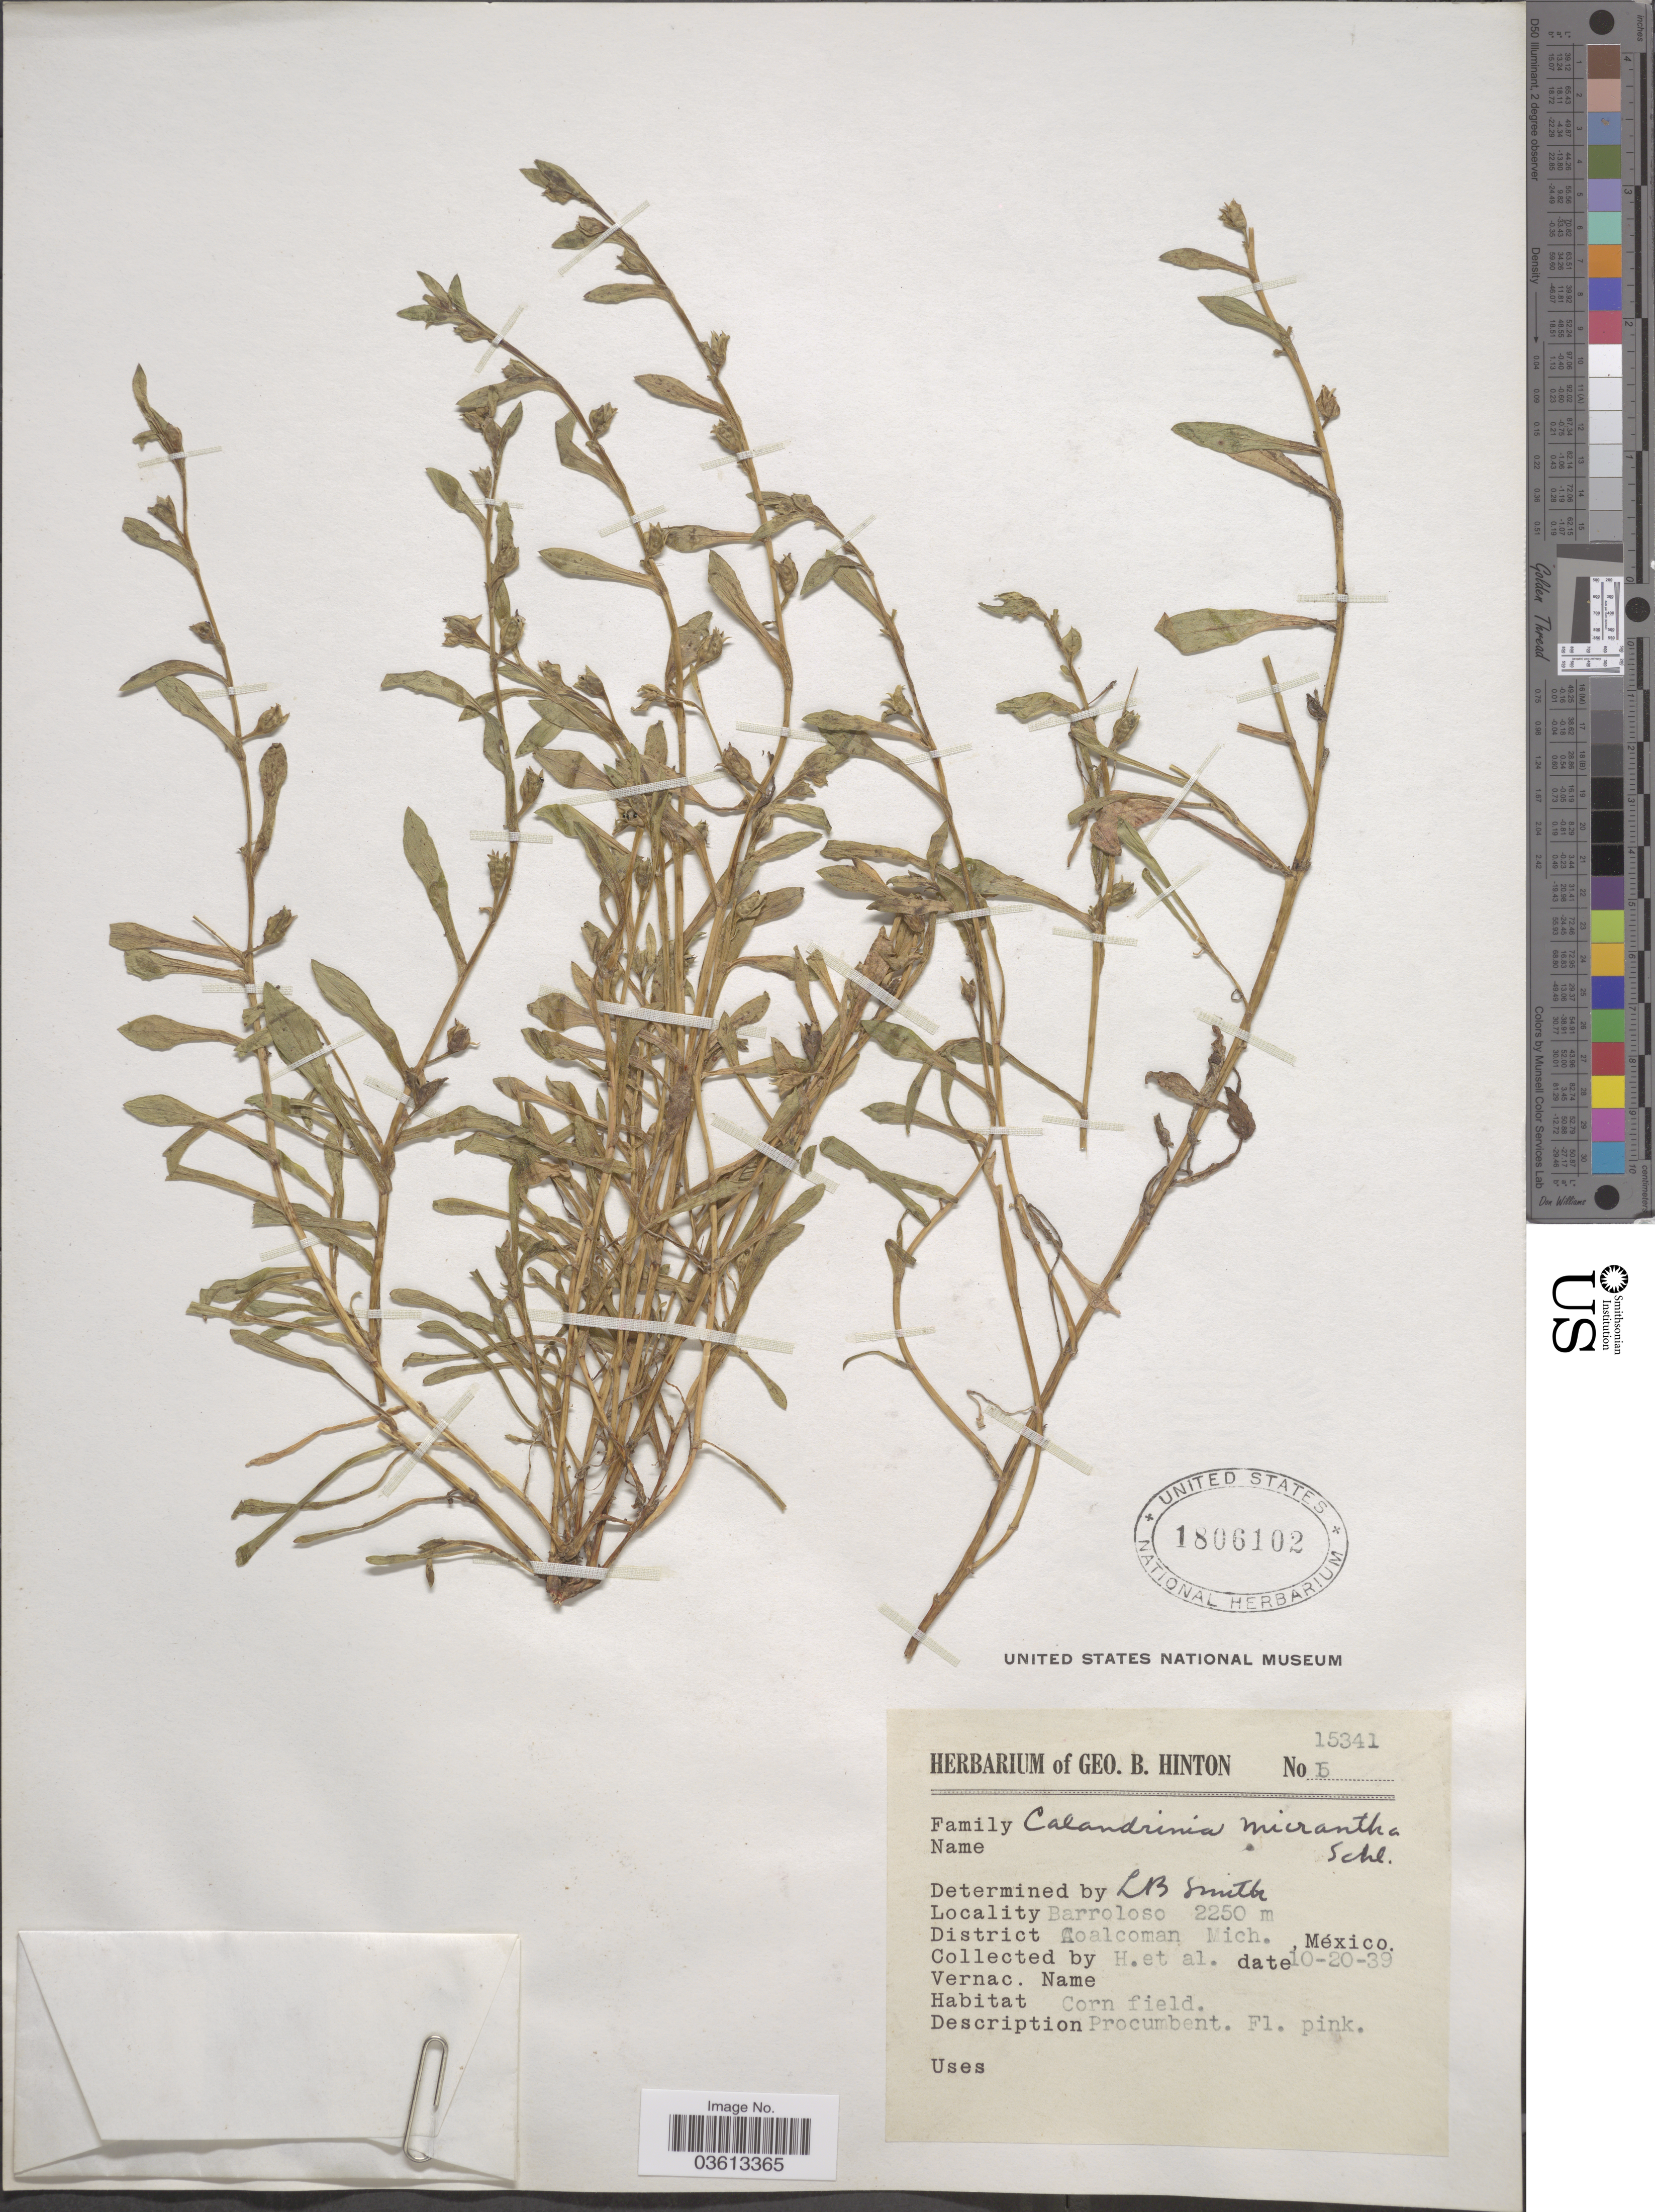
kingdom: Plantae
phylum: Tracheophyta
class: Magnoliopsida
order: Caryophyllales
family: Montiaceae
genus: Calandrinia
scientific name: Calandrinia ciliata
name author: (Ruiz & Pav.) DC.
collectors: G. B. Hinton & et al.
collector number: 15341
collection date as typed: Transcribed d/m/y: 20/10/39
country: Mexico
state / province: Michoacán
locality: Barroloso. District Coalcoman.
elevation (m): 2250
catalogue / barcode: US 1806102